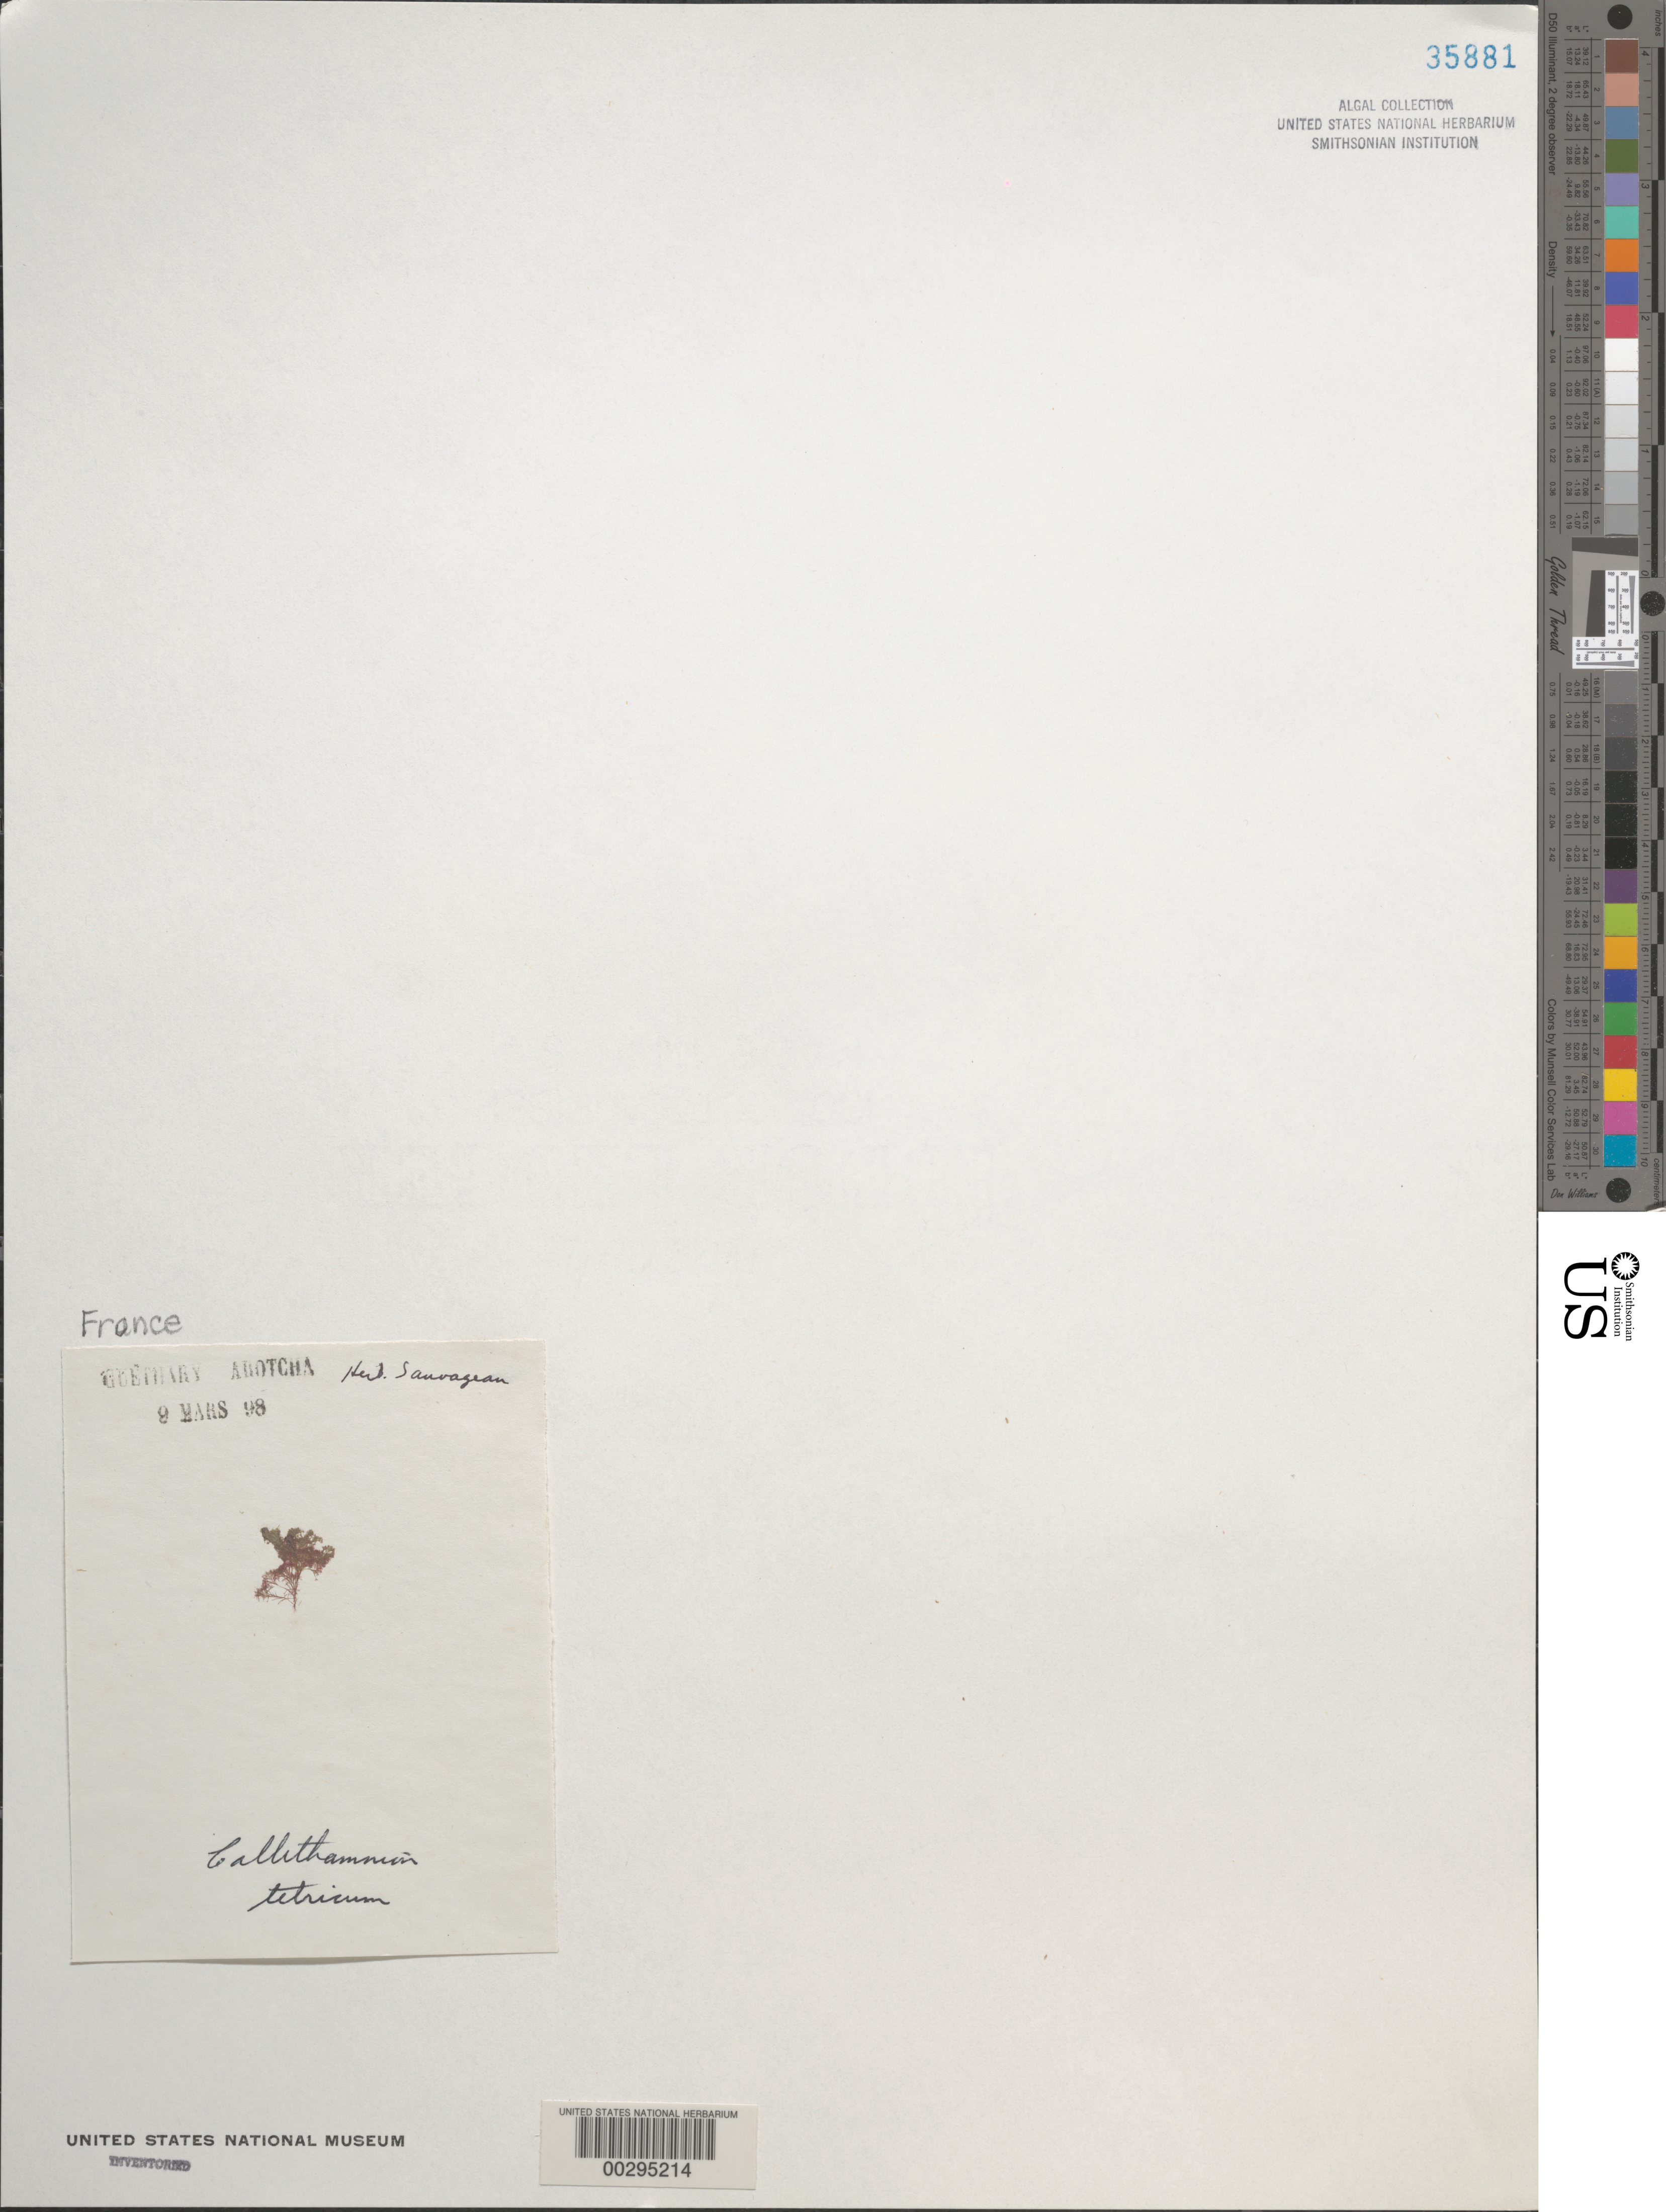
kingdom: Plantae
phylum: Rhodophyta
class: Florideophyceae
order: Ceramiales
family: Callithamniaceae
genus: Callithamnion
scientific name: Callithamnion tetricum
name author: (Dillwyn) S.F. Gray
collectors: C. F. Sauvageau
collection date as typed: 09 Mar 1898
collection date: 1898-03-09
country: France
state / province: Nouvelle-Aquitaine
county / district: Pyrénées-Atlantiques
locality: Guethary, Arotcha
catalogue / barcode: US 35881